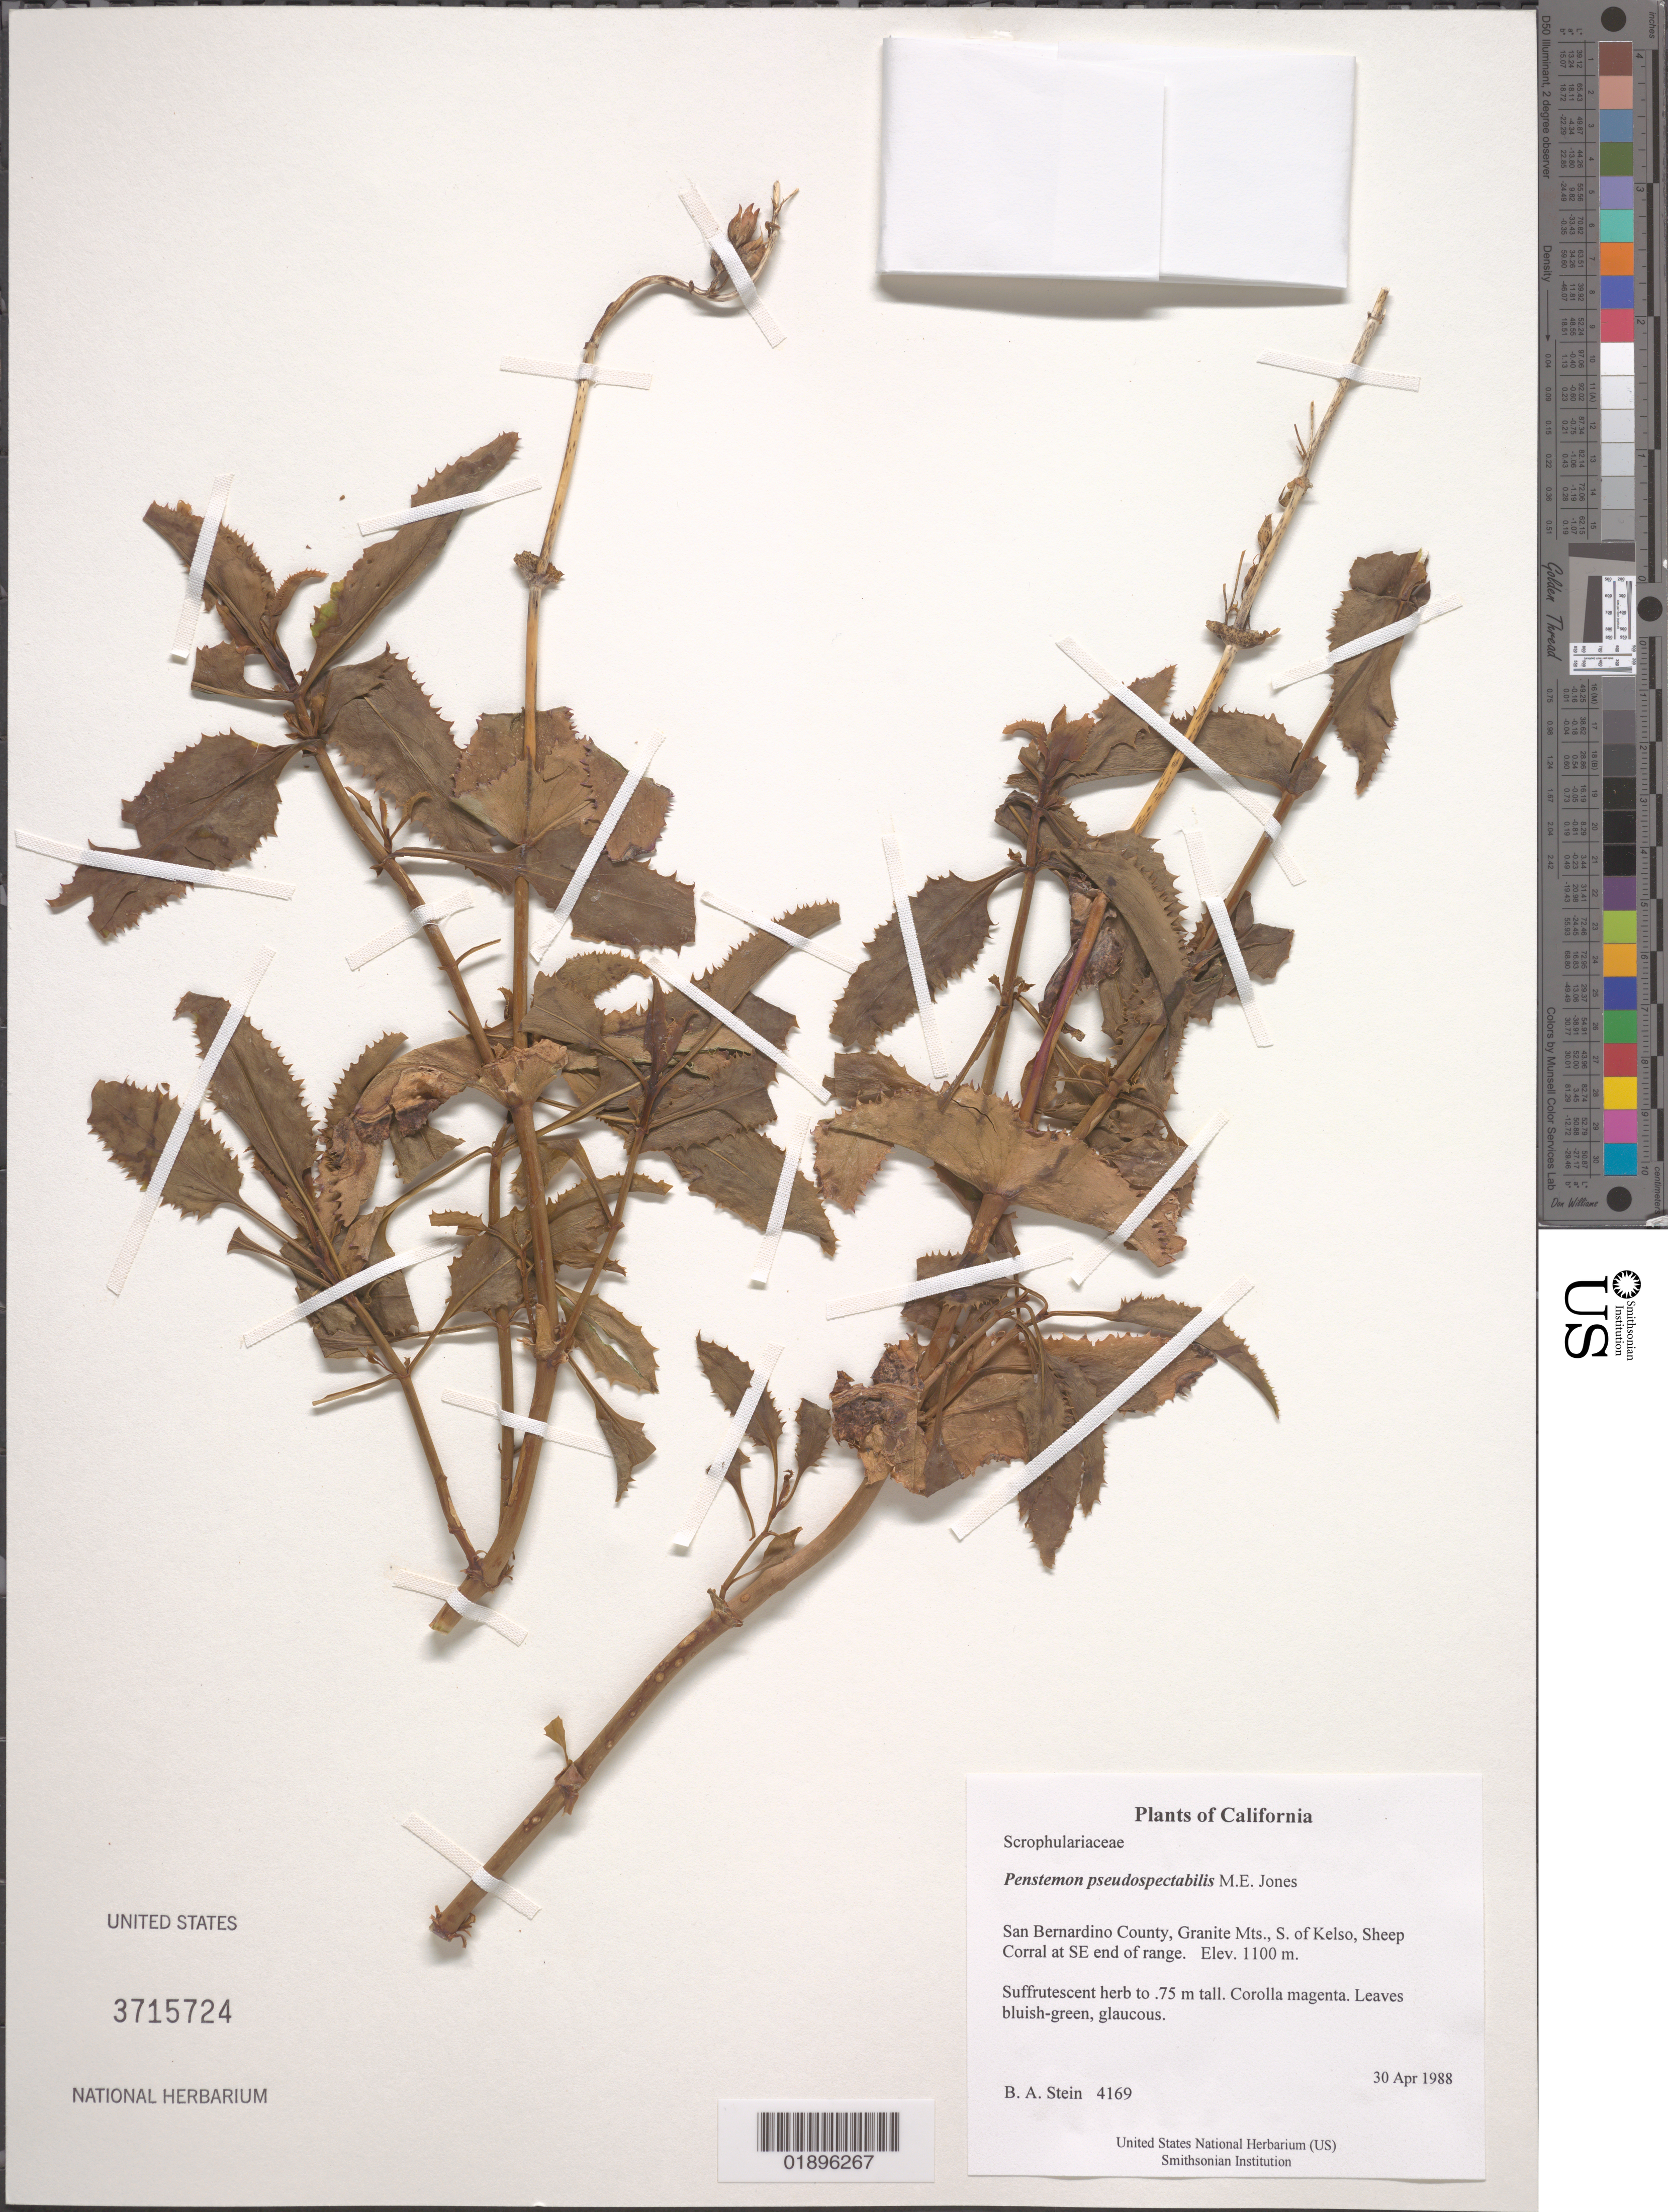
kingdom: Plantae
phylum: Tracheophyta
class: Magnoliopsida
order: Lamiales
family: Plantaginaceae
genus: Penstemon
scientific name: Penstemon pseudospectabilis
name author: M.E. Jones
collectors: B. A. Stein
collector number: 4169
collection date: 1988-04-30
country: United States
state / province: California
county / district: San Bernardino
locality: Granite Mts., S. of Kelso, sheep corral at SE end of range.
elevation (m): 1100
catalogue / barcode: US 3715724